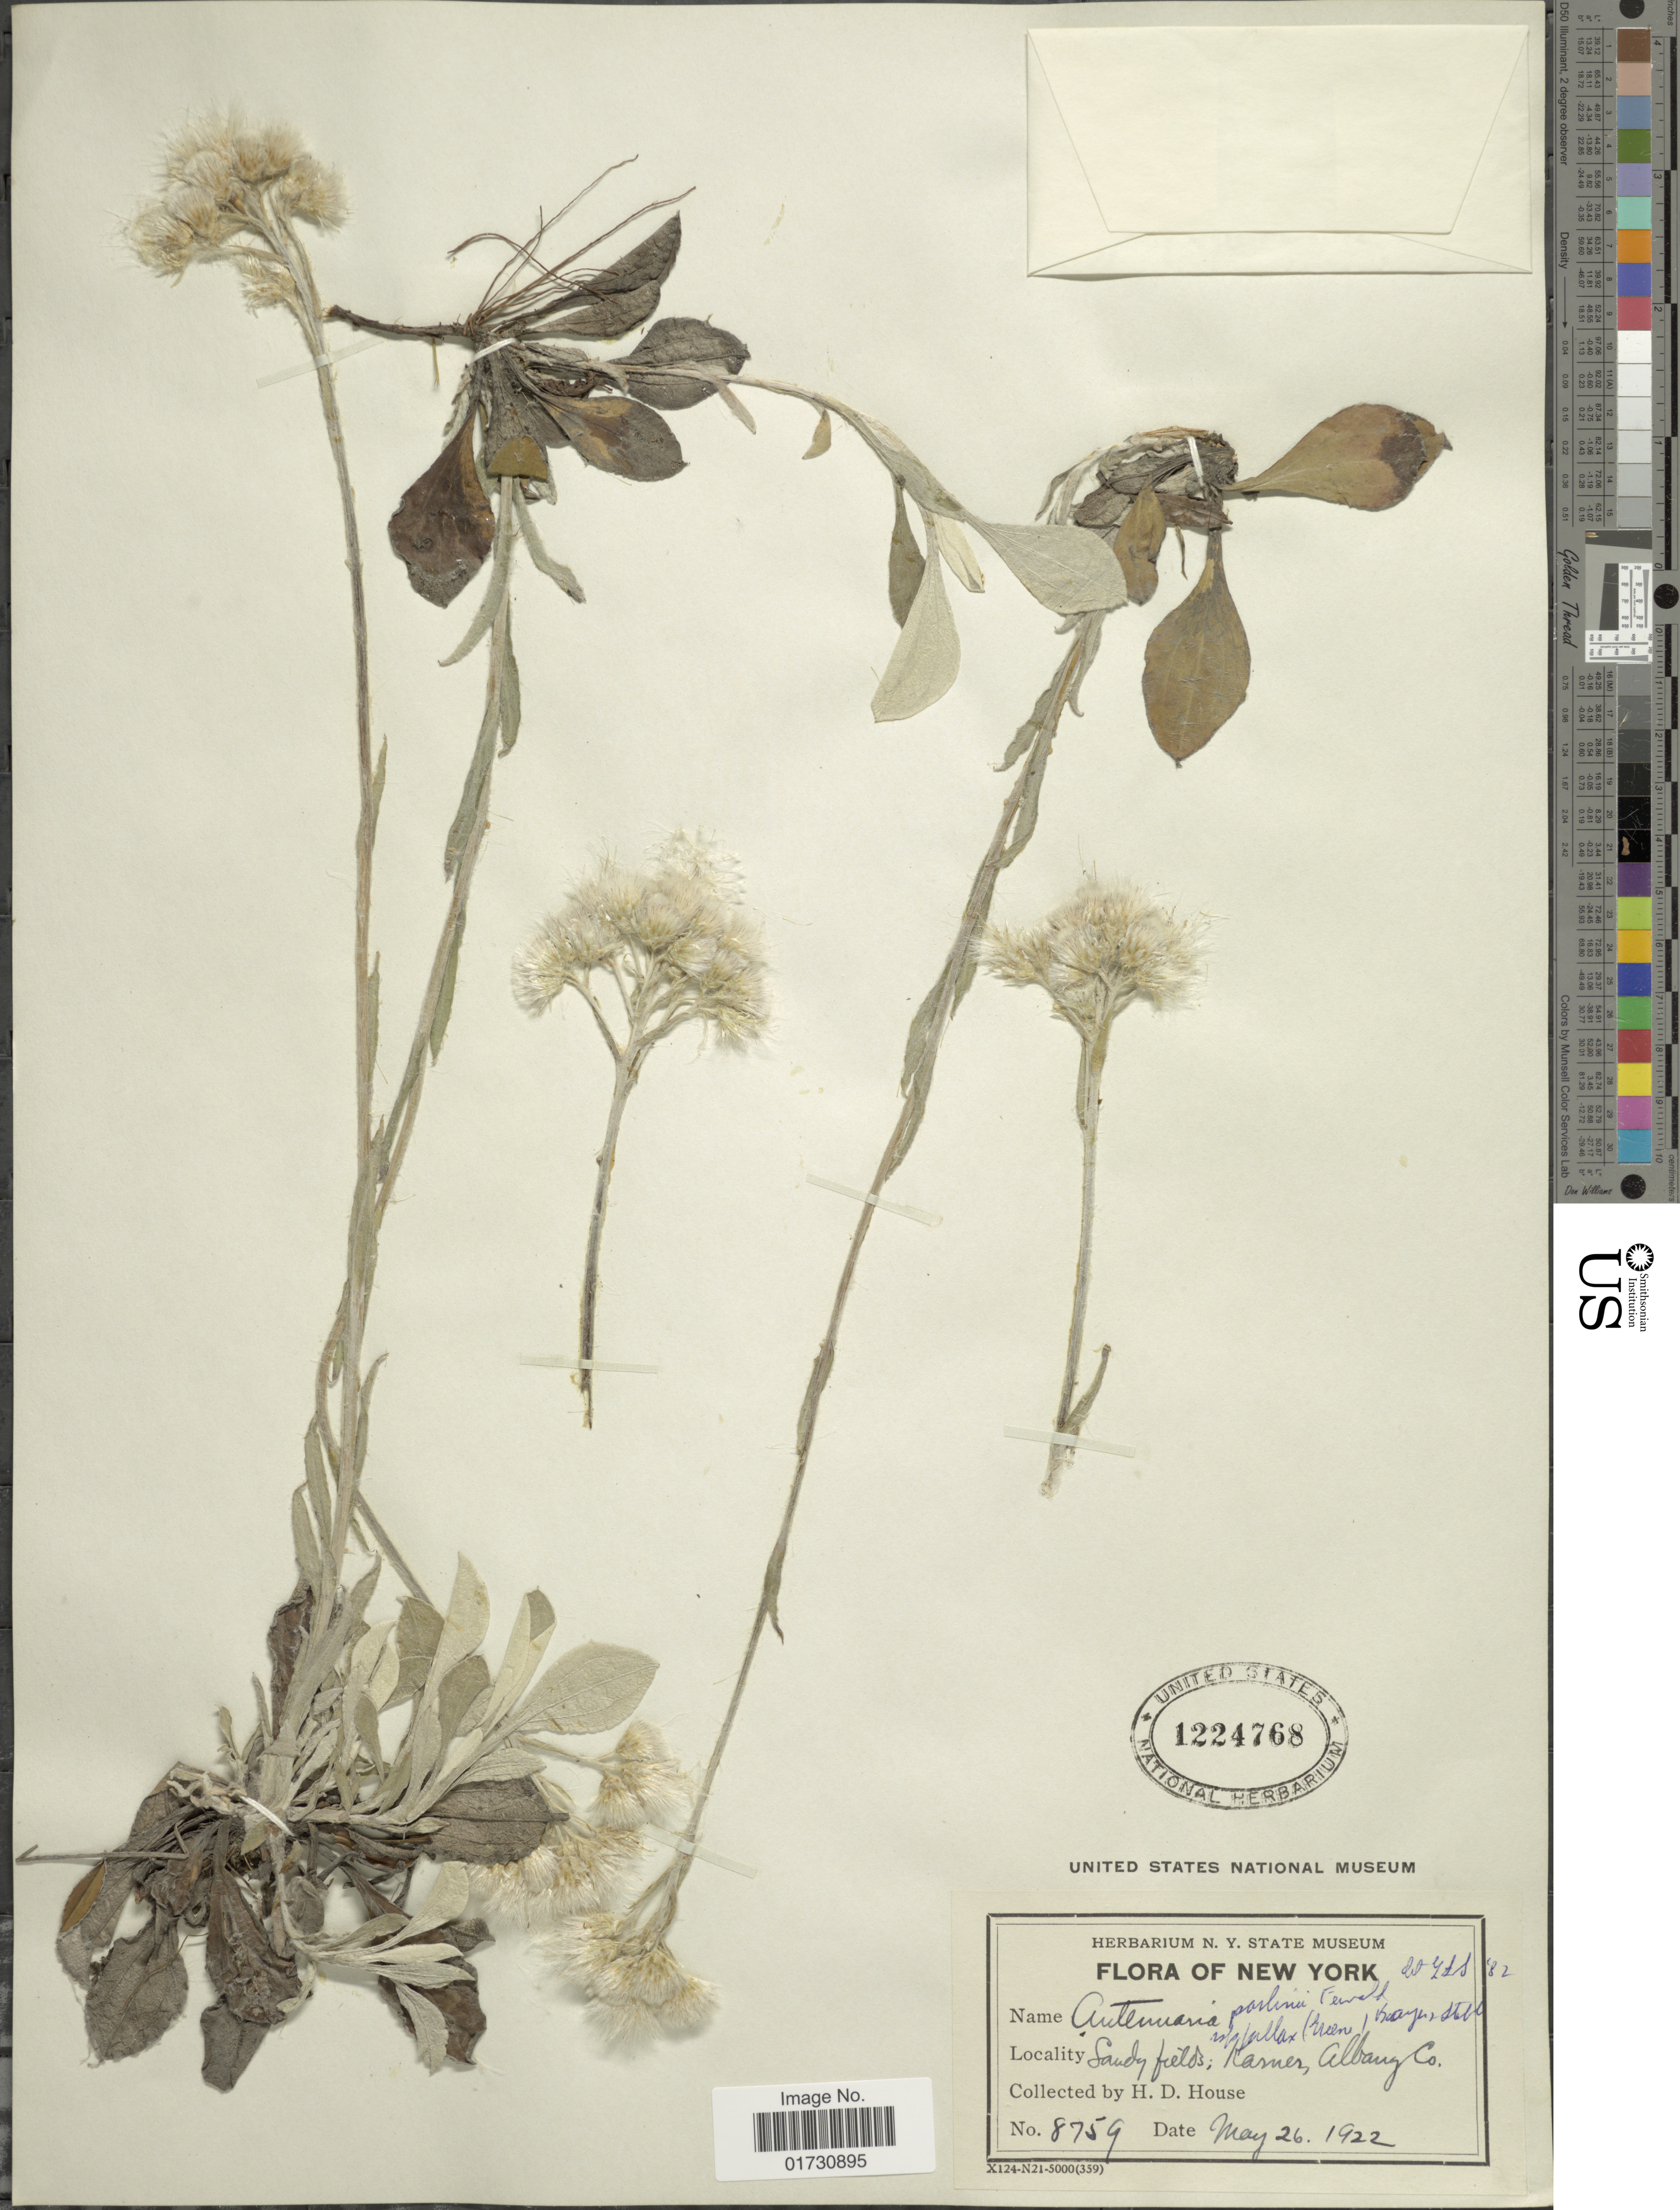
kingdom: Plantae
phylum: Tracheophyta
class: Magnoliopsida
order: Asterales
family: Asteraceae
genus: Antennaria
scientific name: Antennaria fallax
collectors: H. D. House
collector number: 8759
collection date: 1922-05-26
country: United States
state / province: New York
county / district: Albany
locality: Sandy fields, kamer, Albany Co.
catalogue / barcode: US 1224768